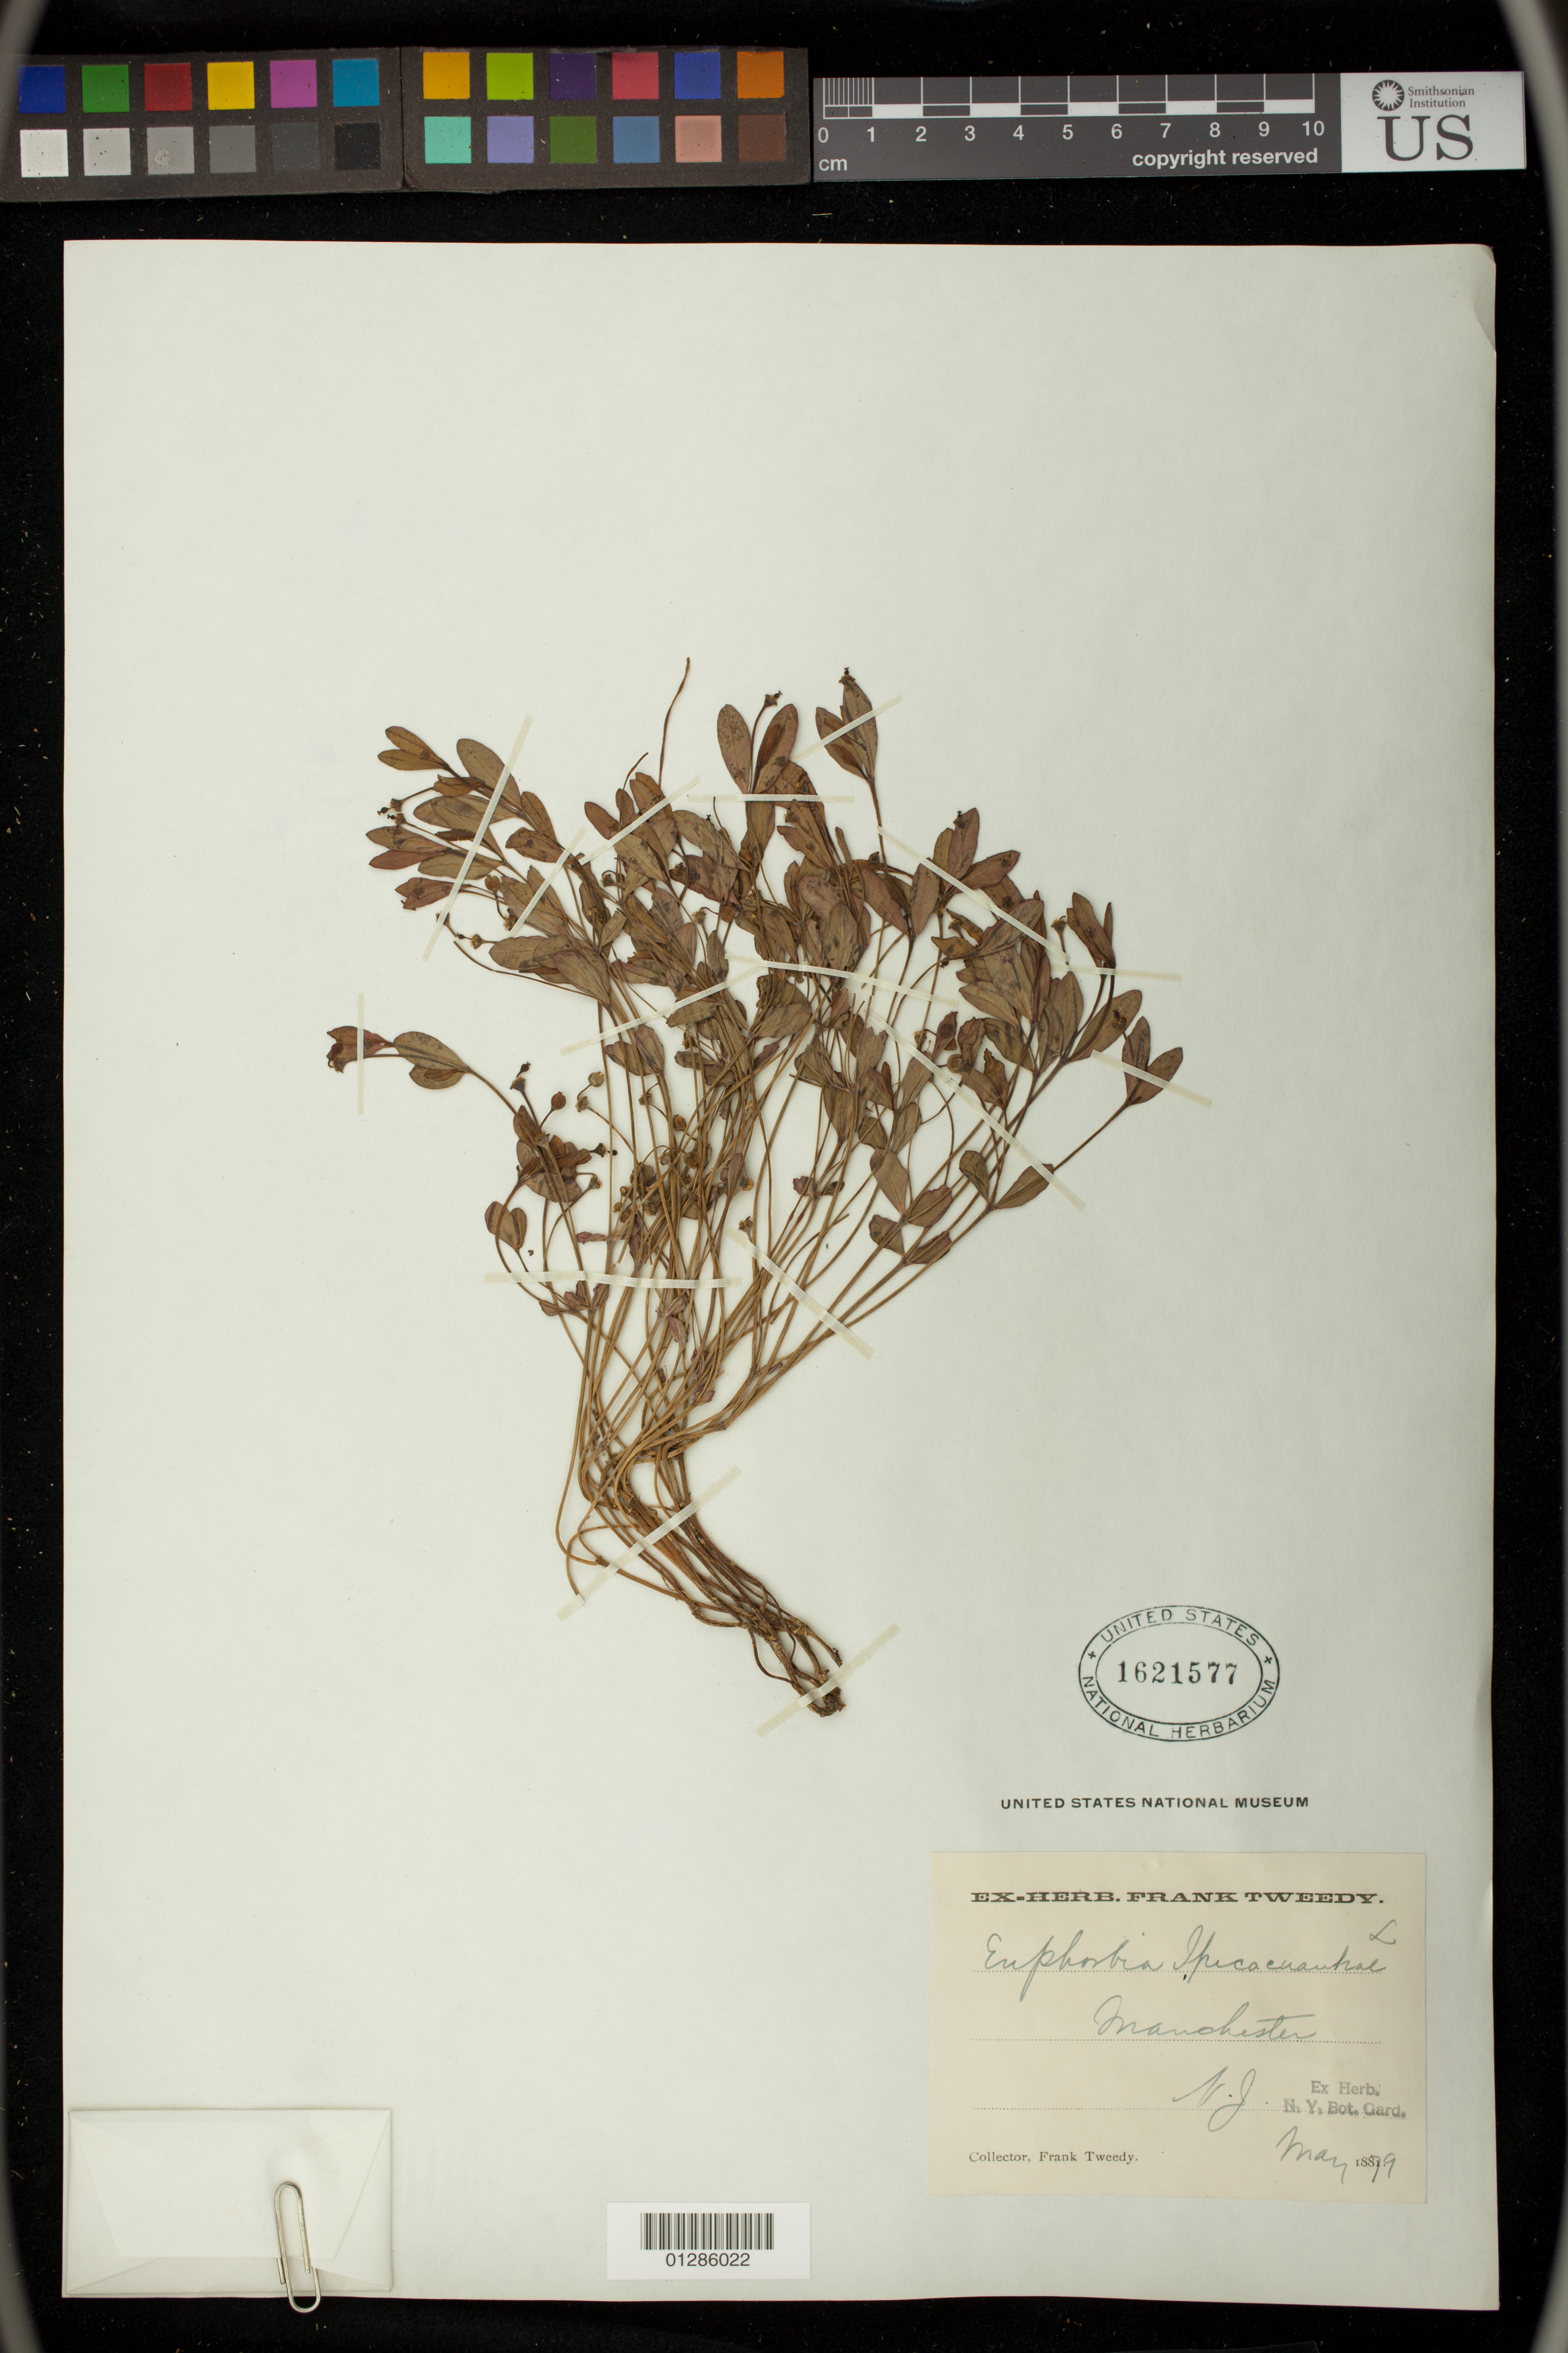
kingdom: Plantae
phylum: Tracheophyta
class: Magnoliopsida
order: Malpighiales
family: Euphorbiaceae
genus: Euphorbia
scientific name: Euphorbia ipecacuanhae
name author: L.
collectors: F. Tweedy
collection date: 1879-05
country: United States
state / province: New Jersey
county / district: Ocean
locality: Manchester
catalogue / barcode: US 1621577